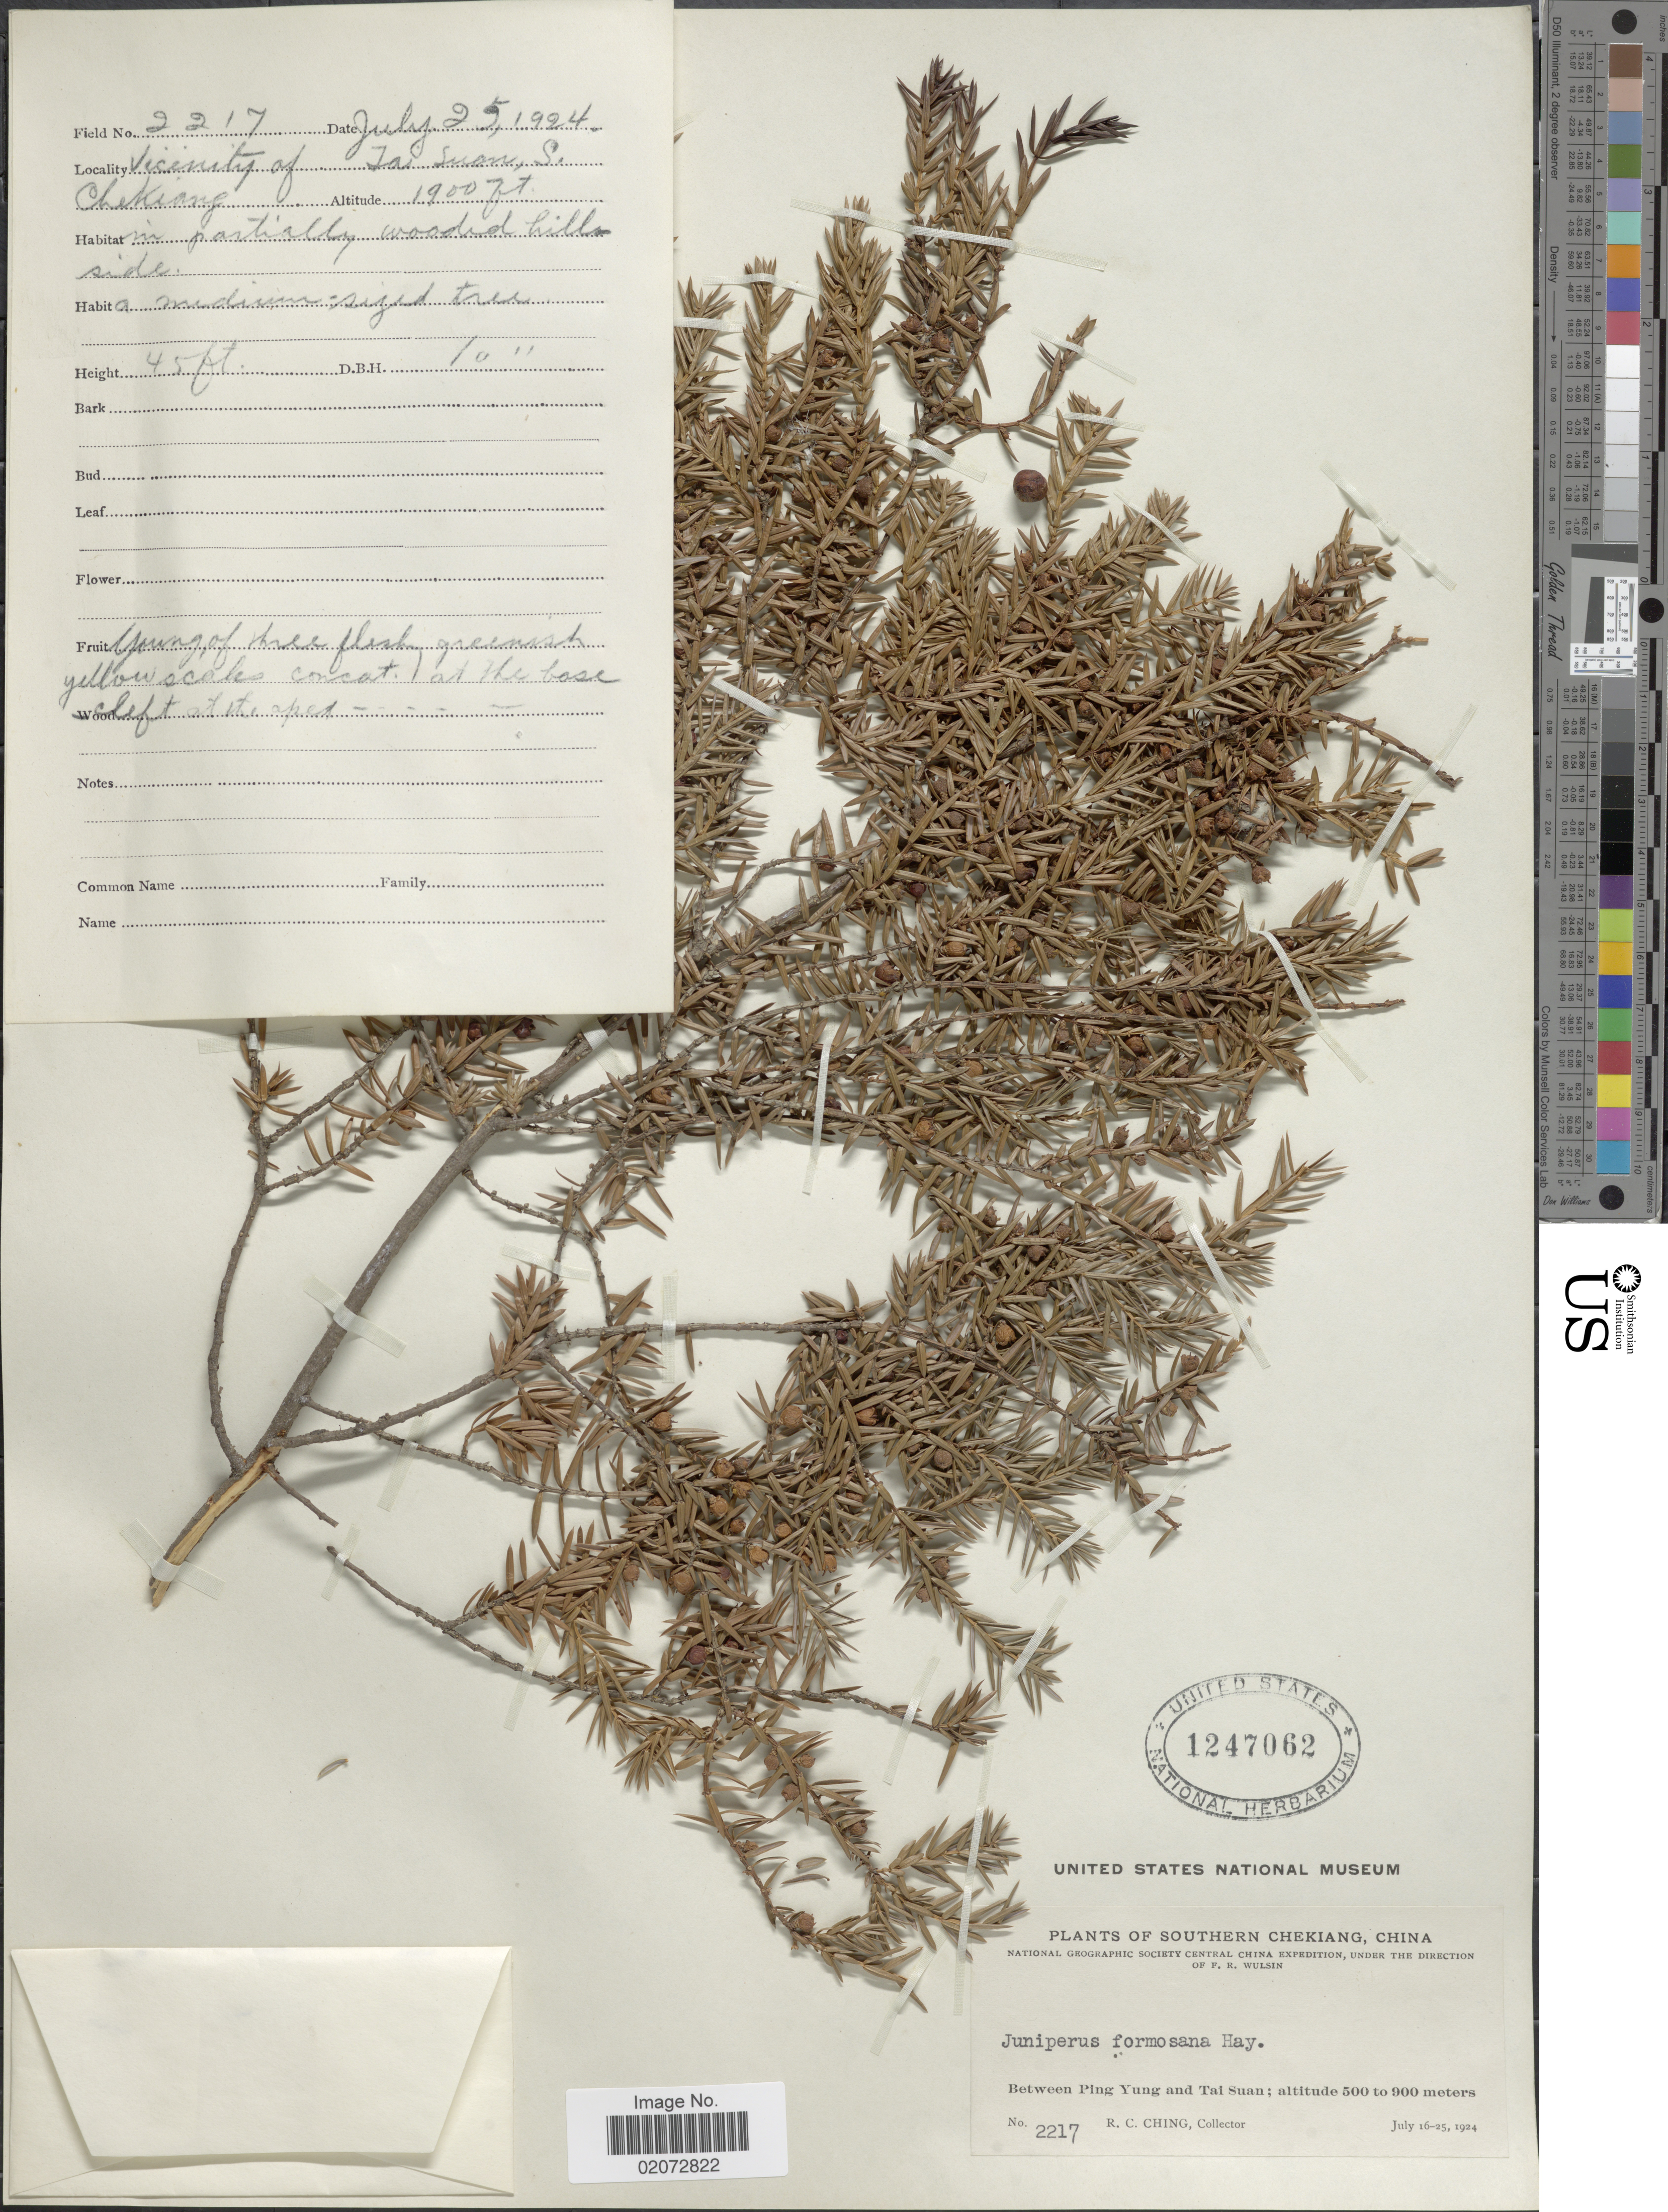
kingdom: Plantae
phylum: Tracheophyta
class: Pinopsida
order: Pinales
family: Cupressaceae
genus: Juniperus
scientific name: Juniperus formosana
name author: Hayata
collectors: R. C. Ching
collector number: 2217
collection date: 1924-07-16/1924-07-25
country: China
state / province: Zhejiang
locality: Southern Chekiang, between Ping Yung and Tai Suan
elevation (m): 500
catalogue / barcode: US 1247062